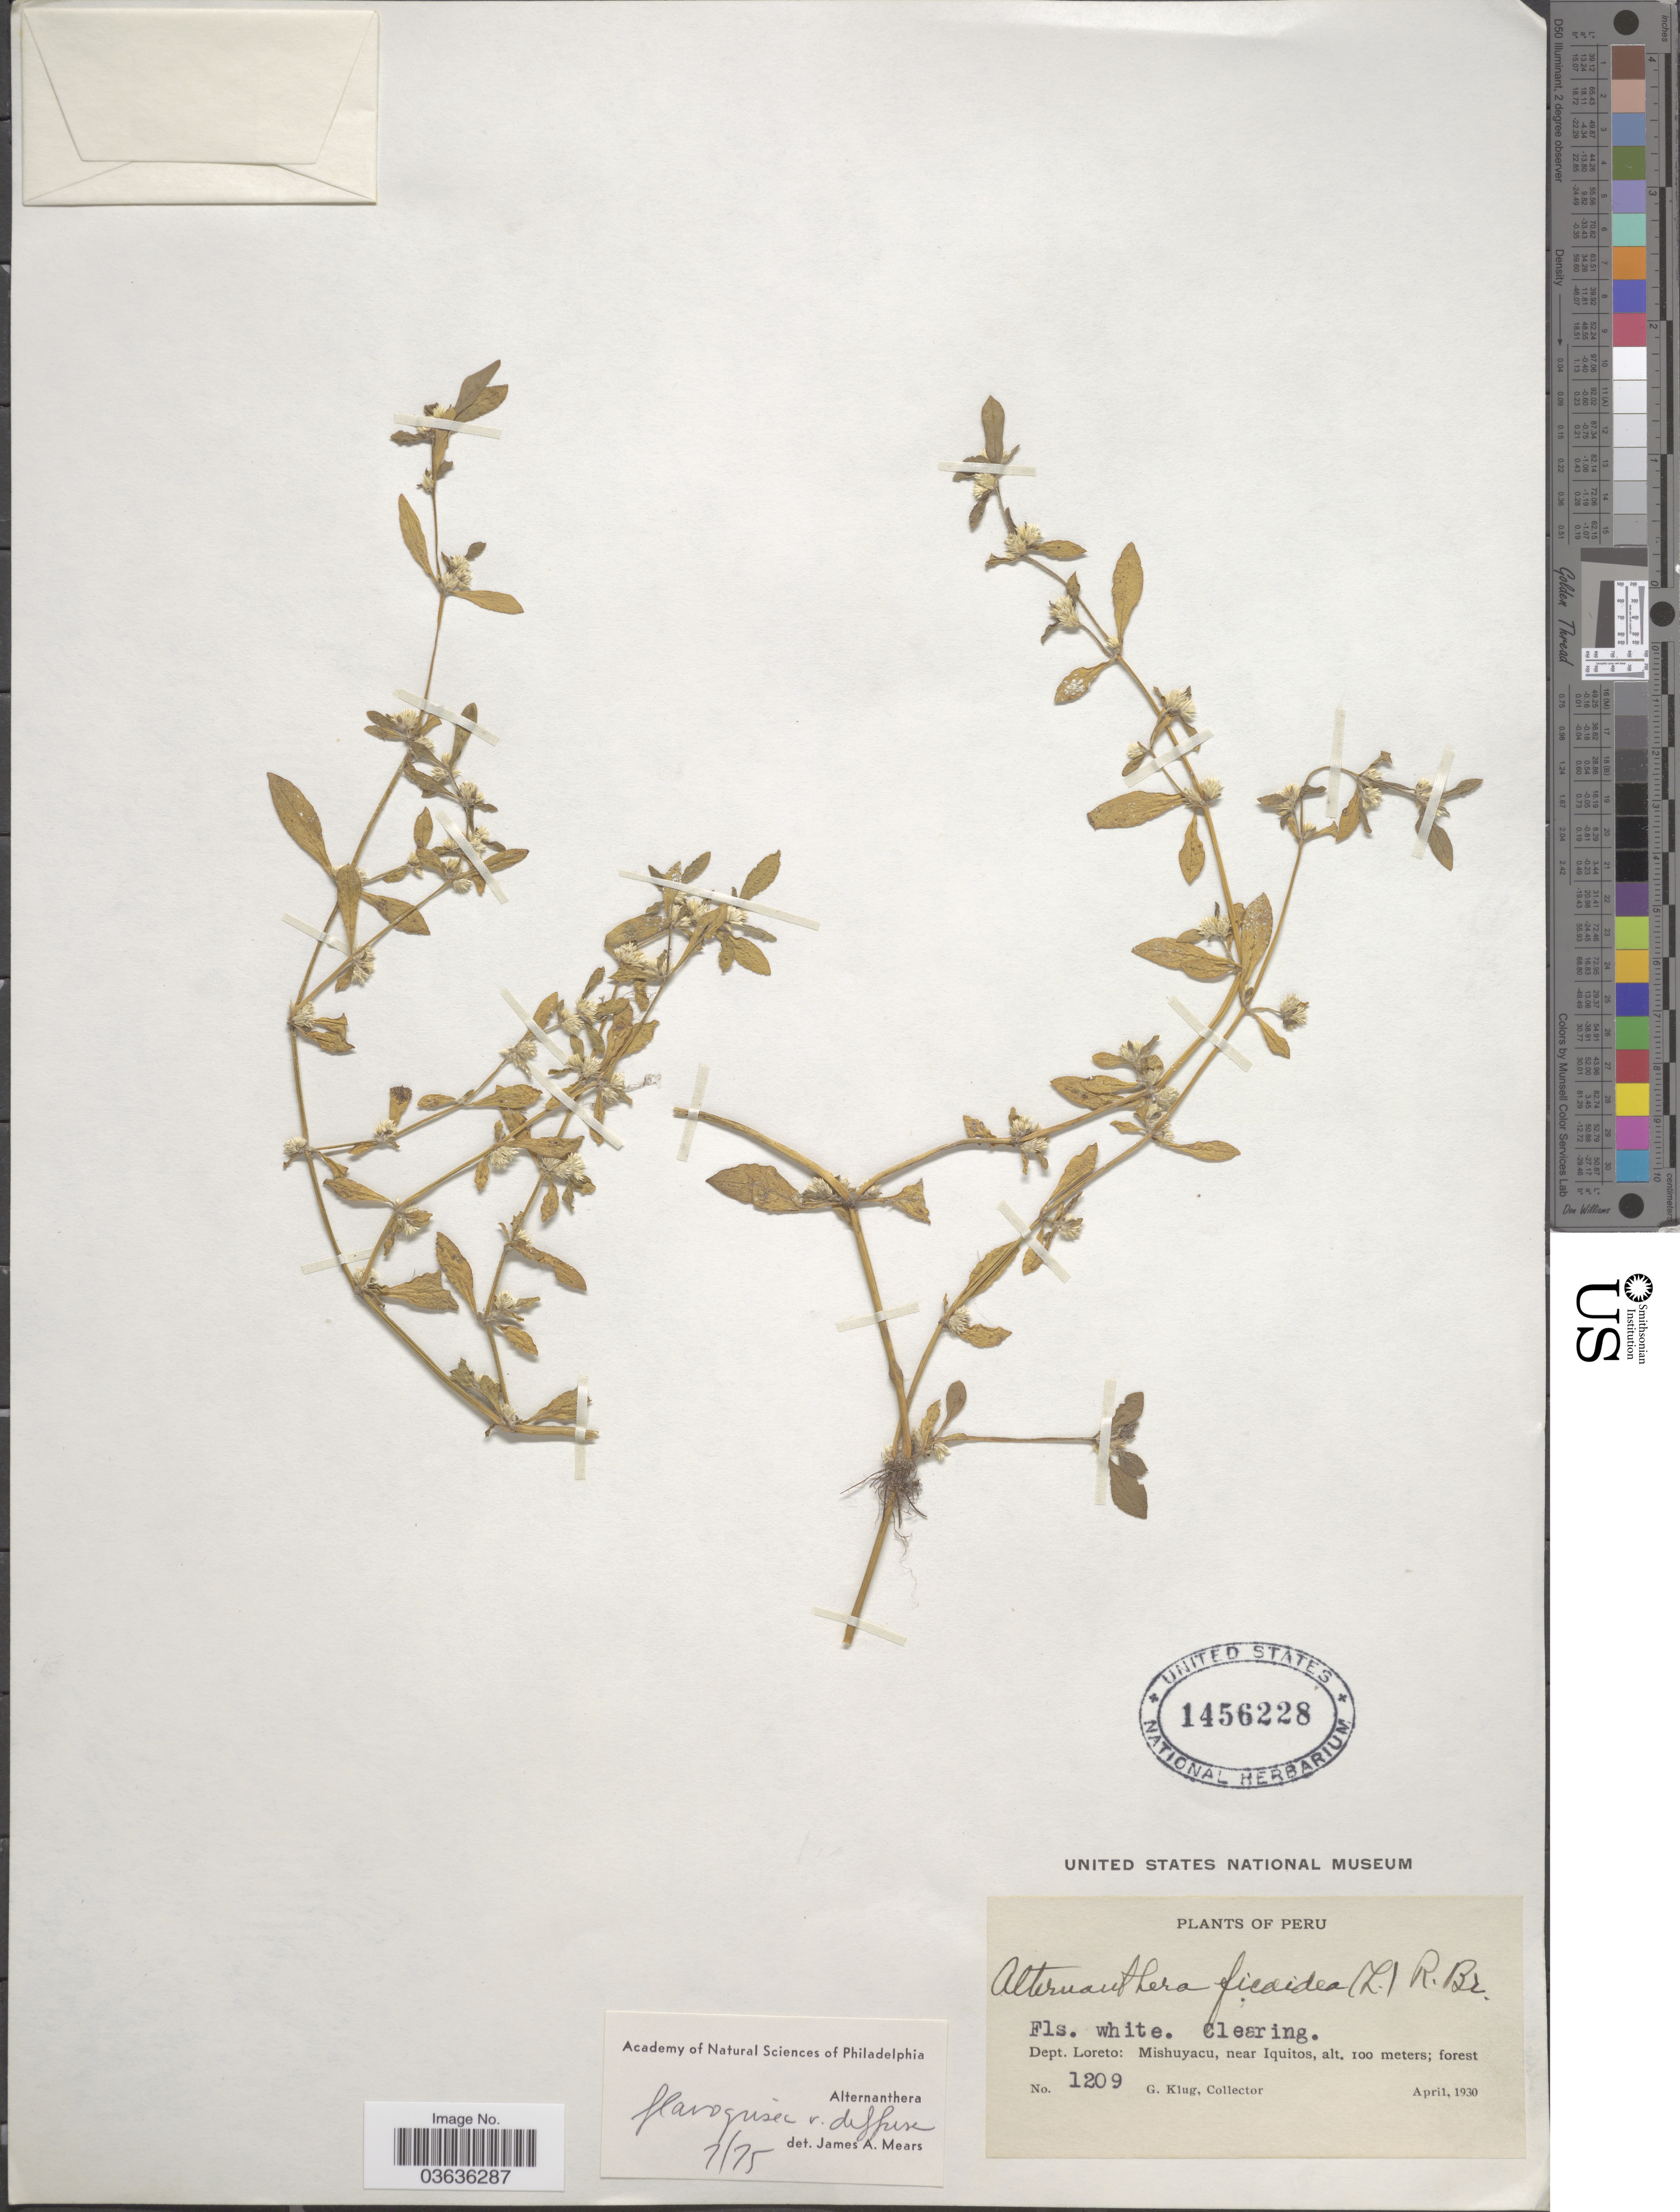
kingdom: Plantae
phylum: Tracheophyta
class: Magnoliopsida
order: Caryophyllales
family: Amaranthaceae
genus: Alternanthera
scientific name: Alternanthera flavogrisea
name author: Urb.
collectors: G. Klug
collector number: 1209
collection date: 1930-04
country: Peru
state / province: Loreto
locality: Dept. Loreto: Mishuyacu, near Iquitos.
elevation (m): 100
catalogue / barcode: US 1456228